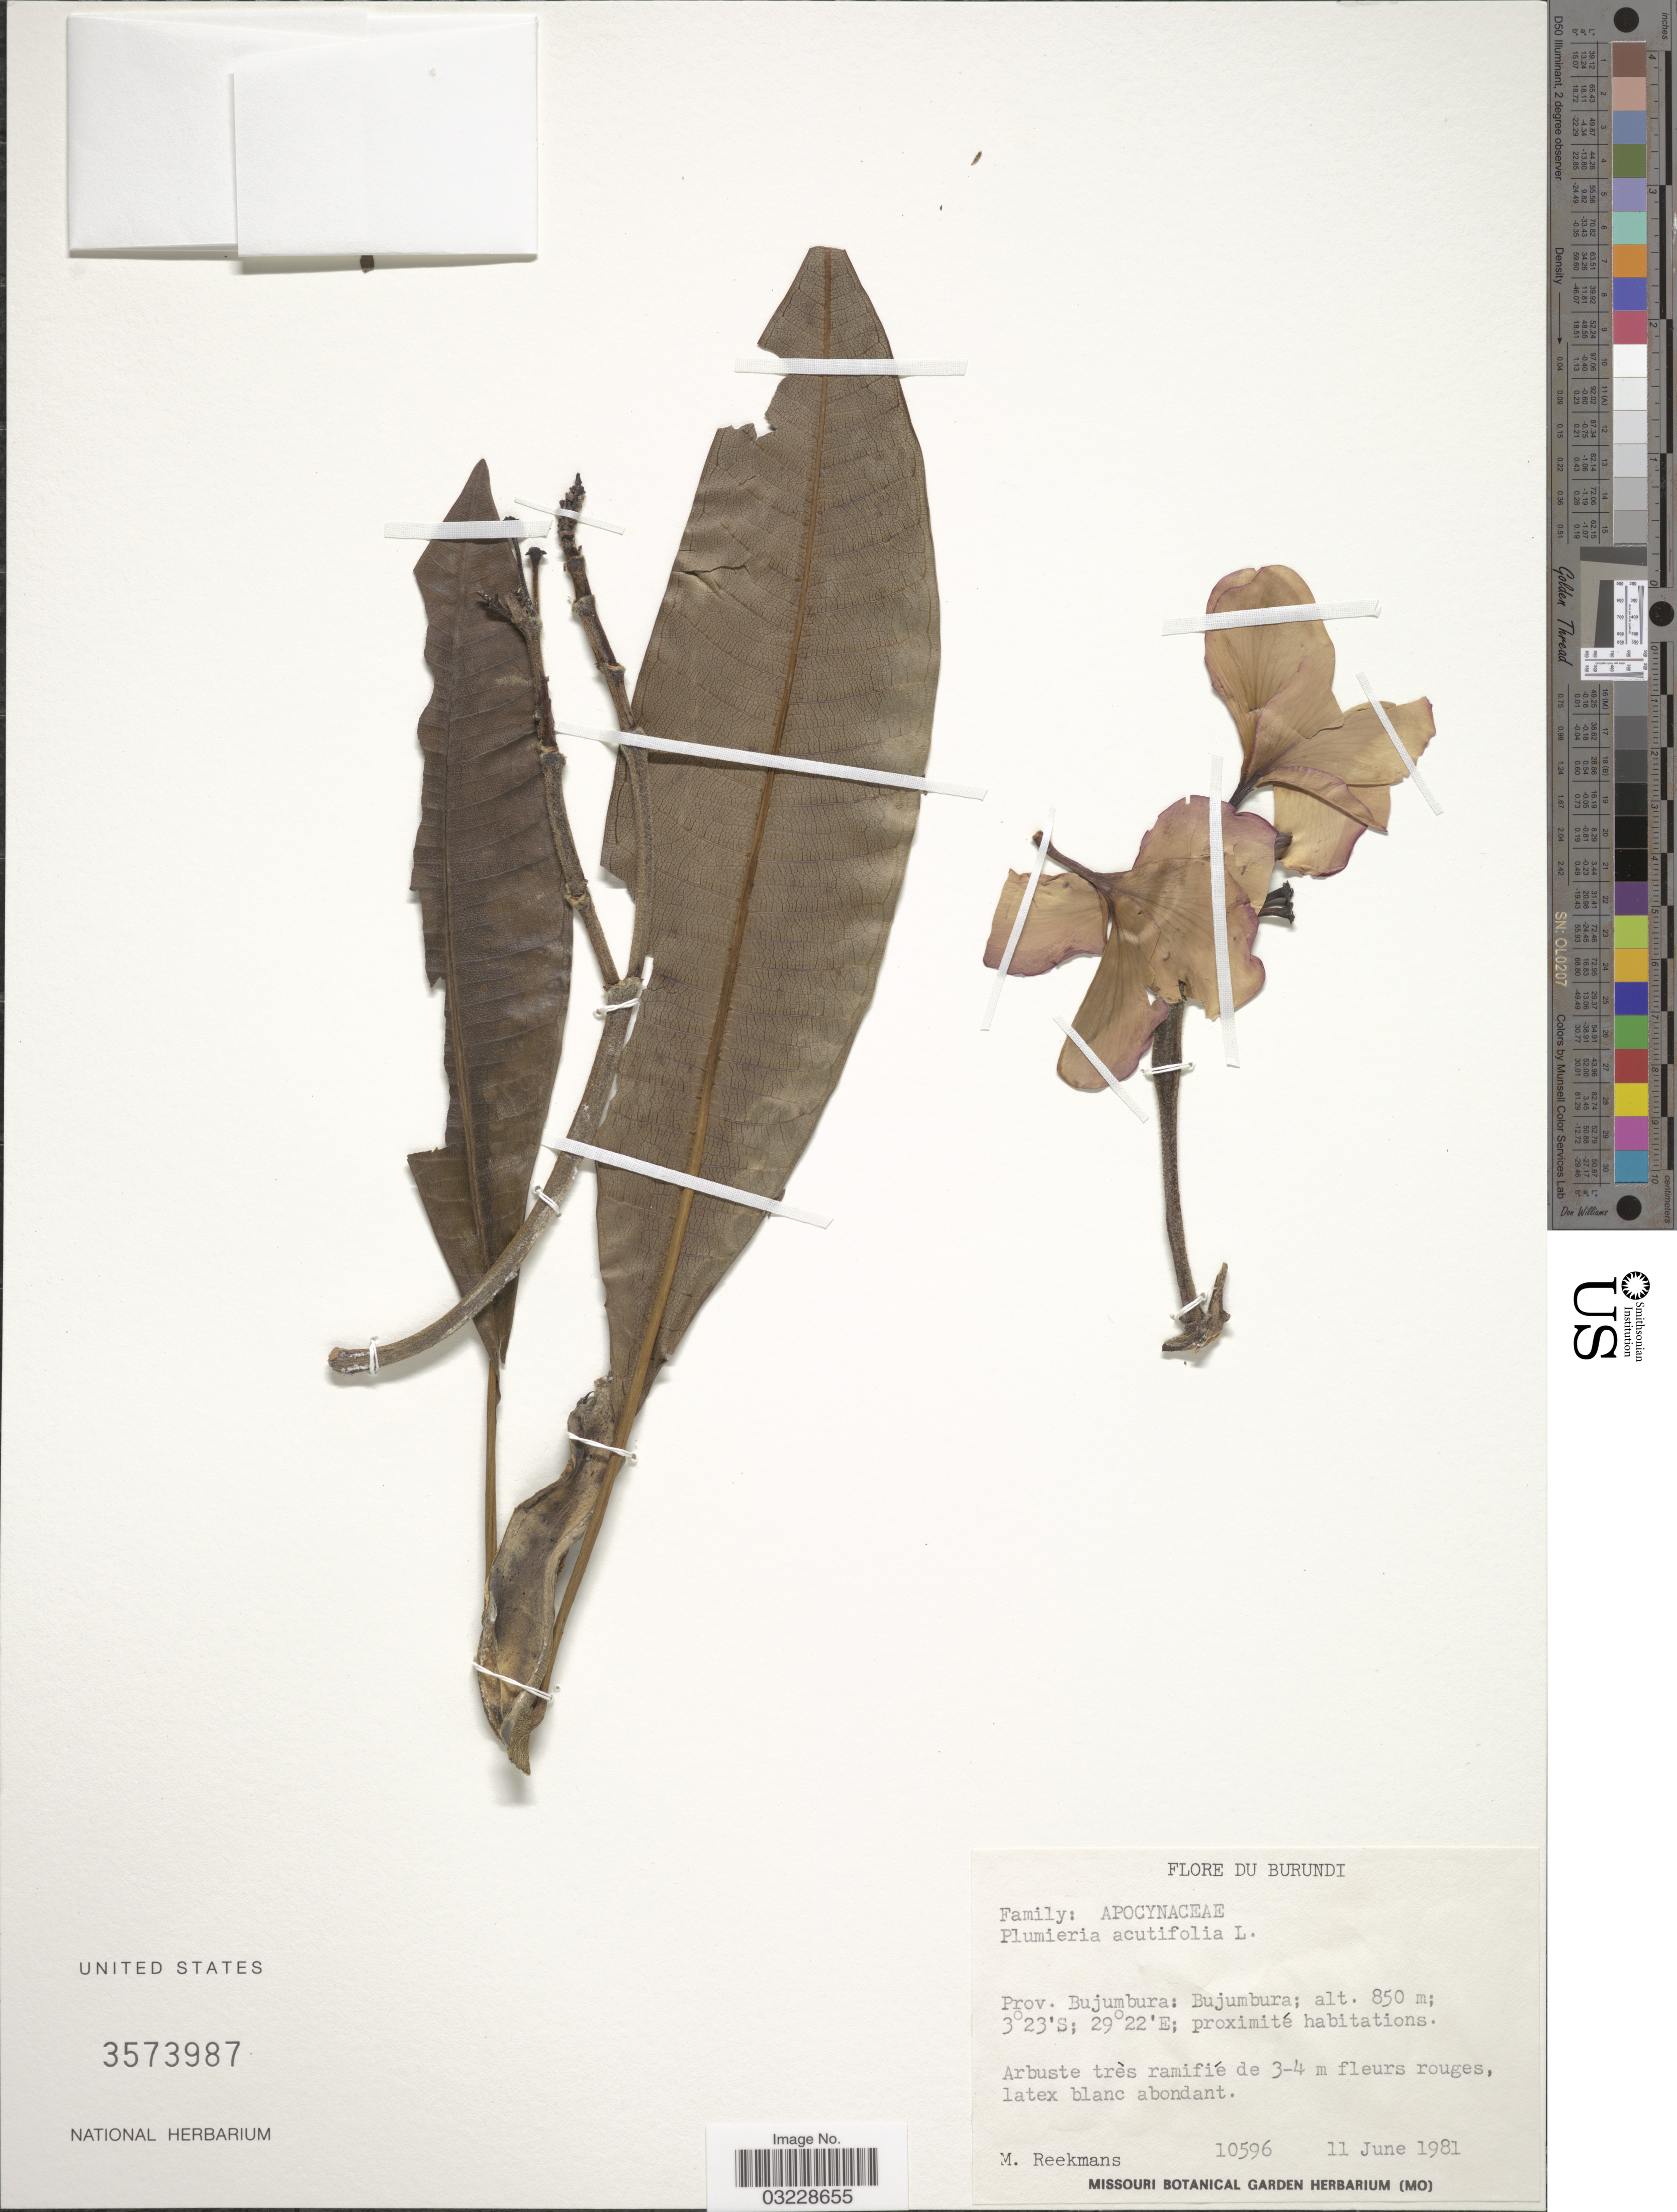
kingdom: Plantae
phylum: Tracheophyta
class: Magnoliopsida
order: Gentianales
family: Apocynaceae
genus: Plumeria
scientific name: Plumeria acutifolia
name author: Poir.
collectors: M. Reekmans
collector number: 10596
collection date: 1981-06-11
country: Burundi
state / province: Bujumura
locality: Prov. Bujumbura: Bujumbura.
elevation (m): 850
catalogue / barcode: US 3573987